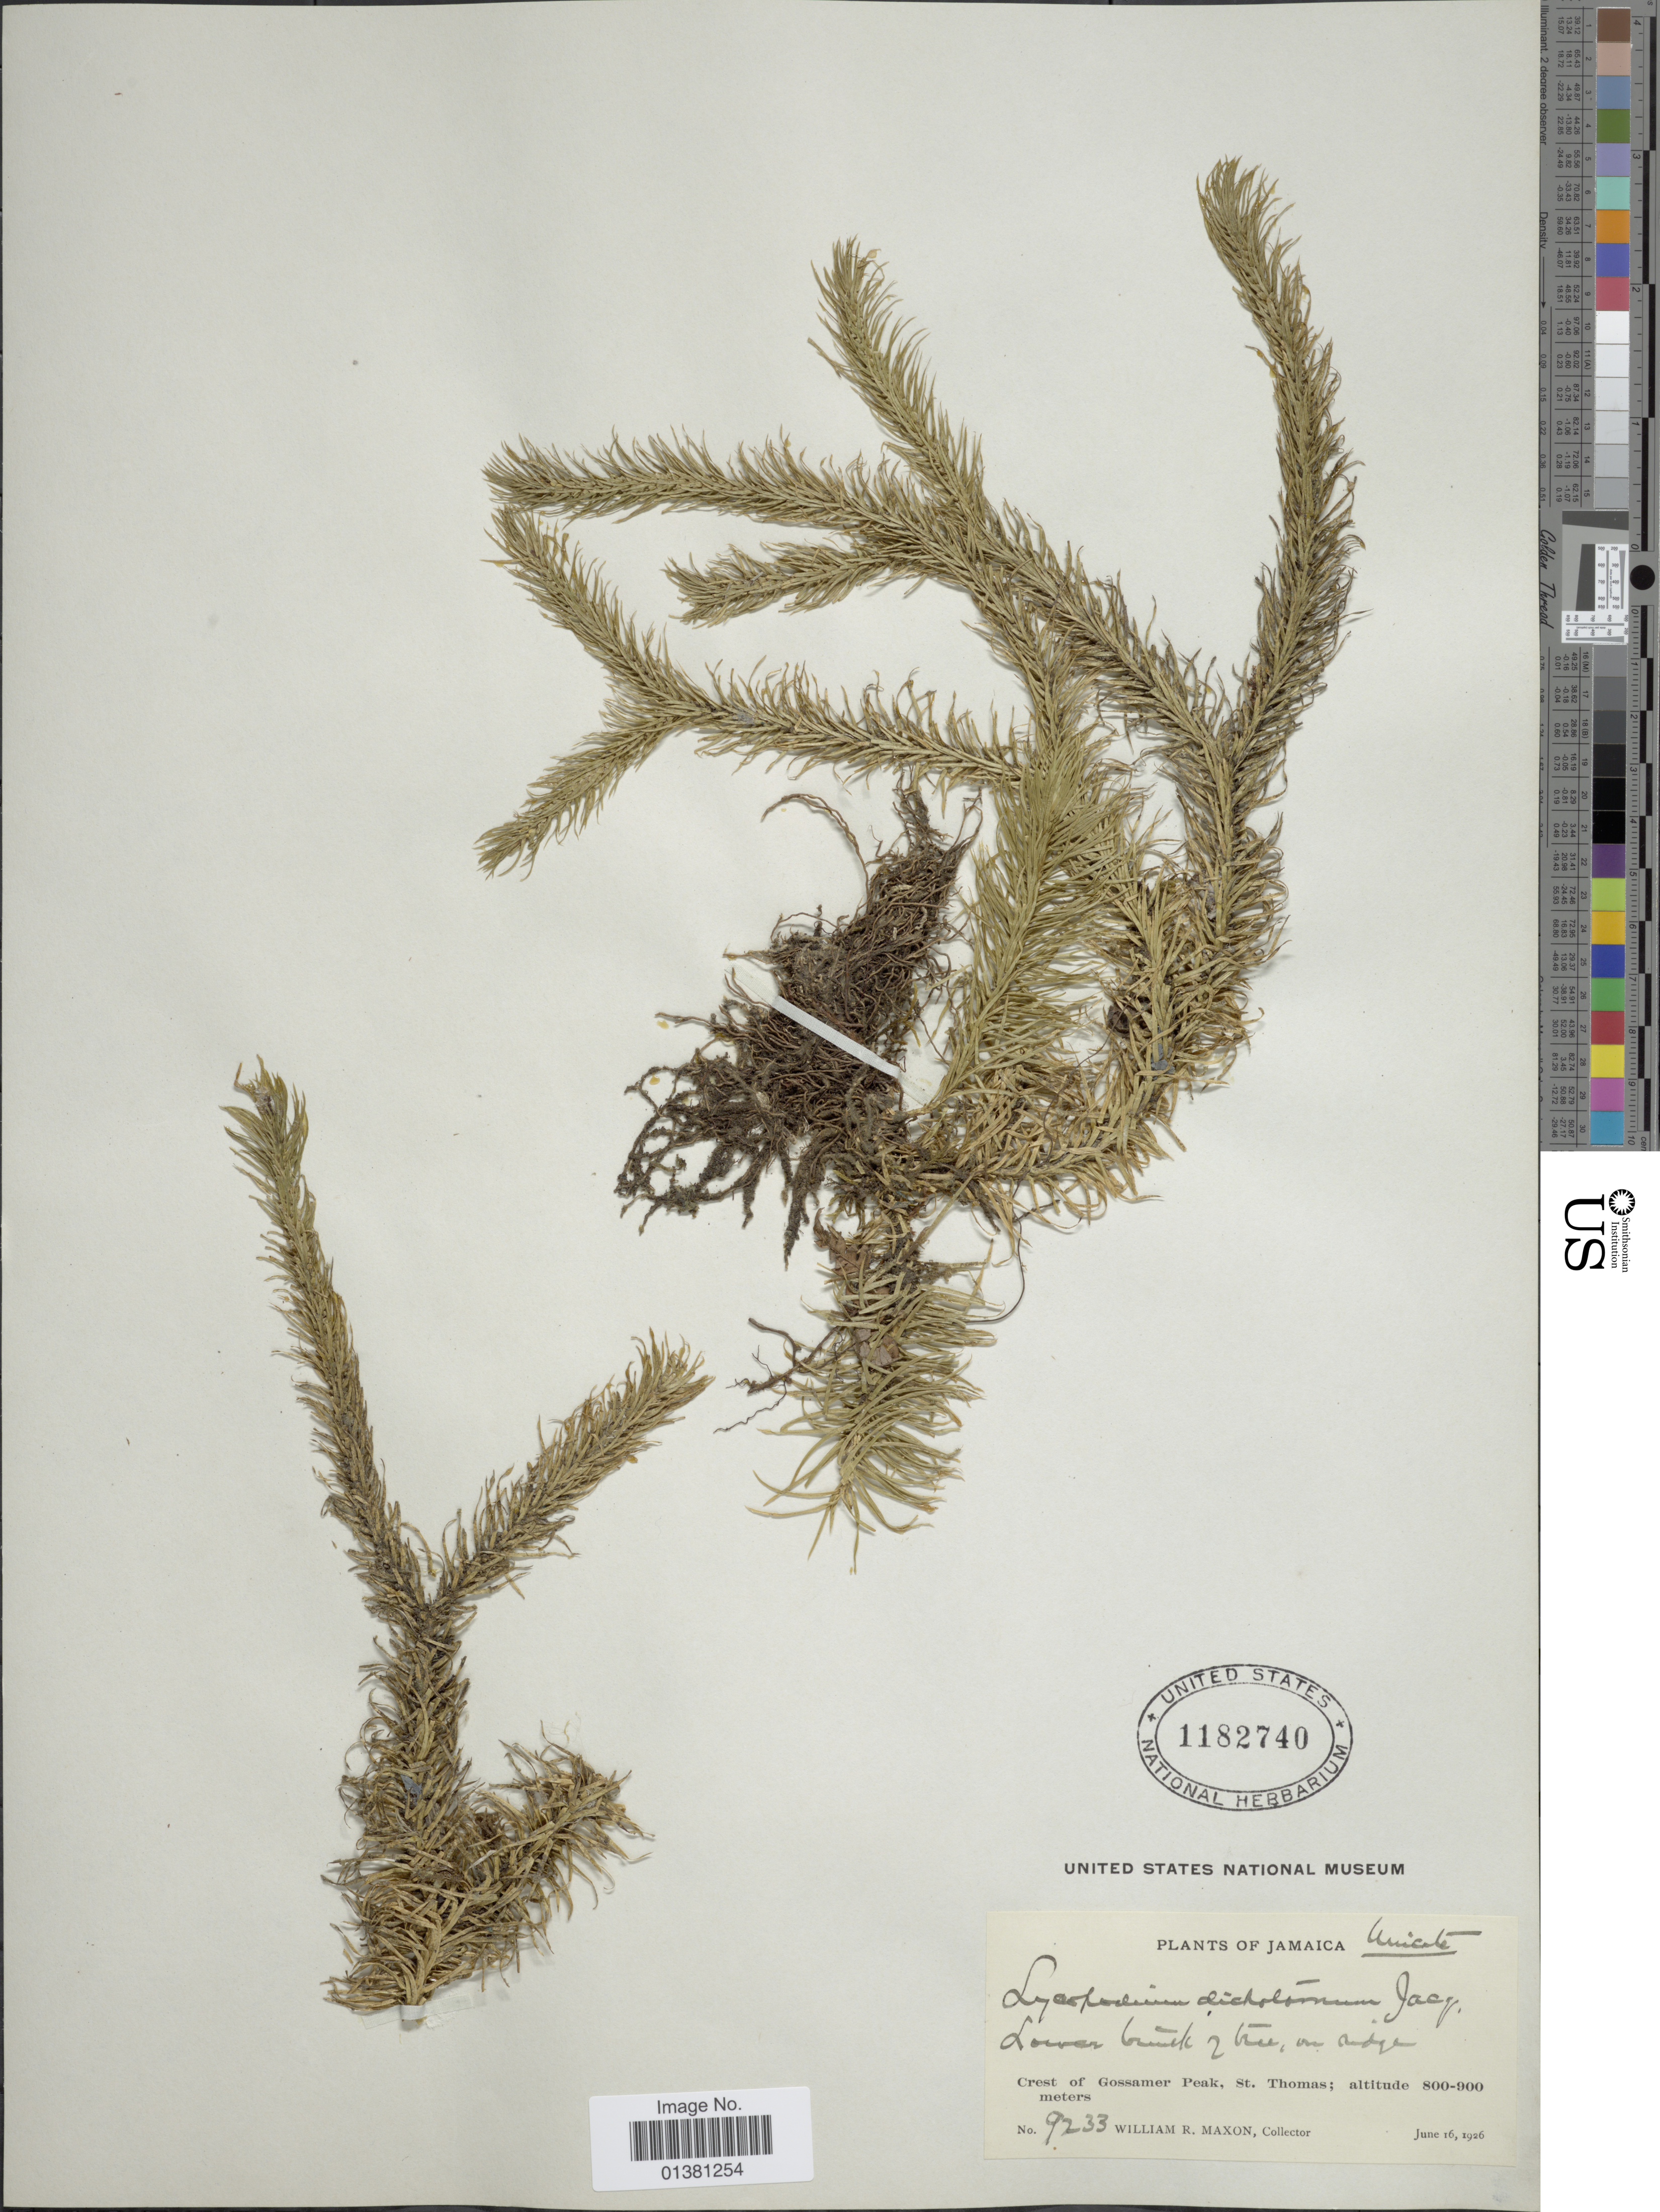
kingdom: Plantae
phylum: Tracheophyta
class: Lycopodiopsida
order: Lycopodiales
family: Lycopodiaceae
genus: Phlegmariurus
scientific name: Phlegmariurus dichotomus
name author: (Jacq.) W.H. Wagner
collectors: W. R. Maxon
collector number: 9233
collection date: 1926-06-16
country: Jamaica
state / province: Saint Thomas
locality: Crest of Gossamer Peak, St Thomas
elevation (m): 800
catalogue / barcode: US 1182740